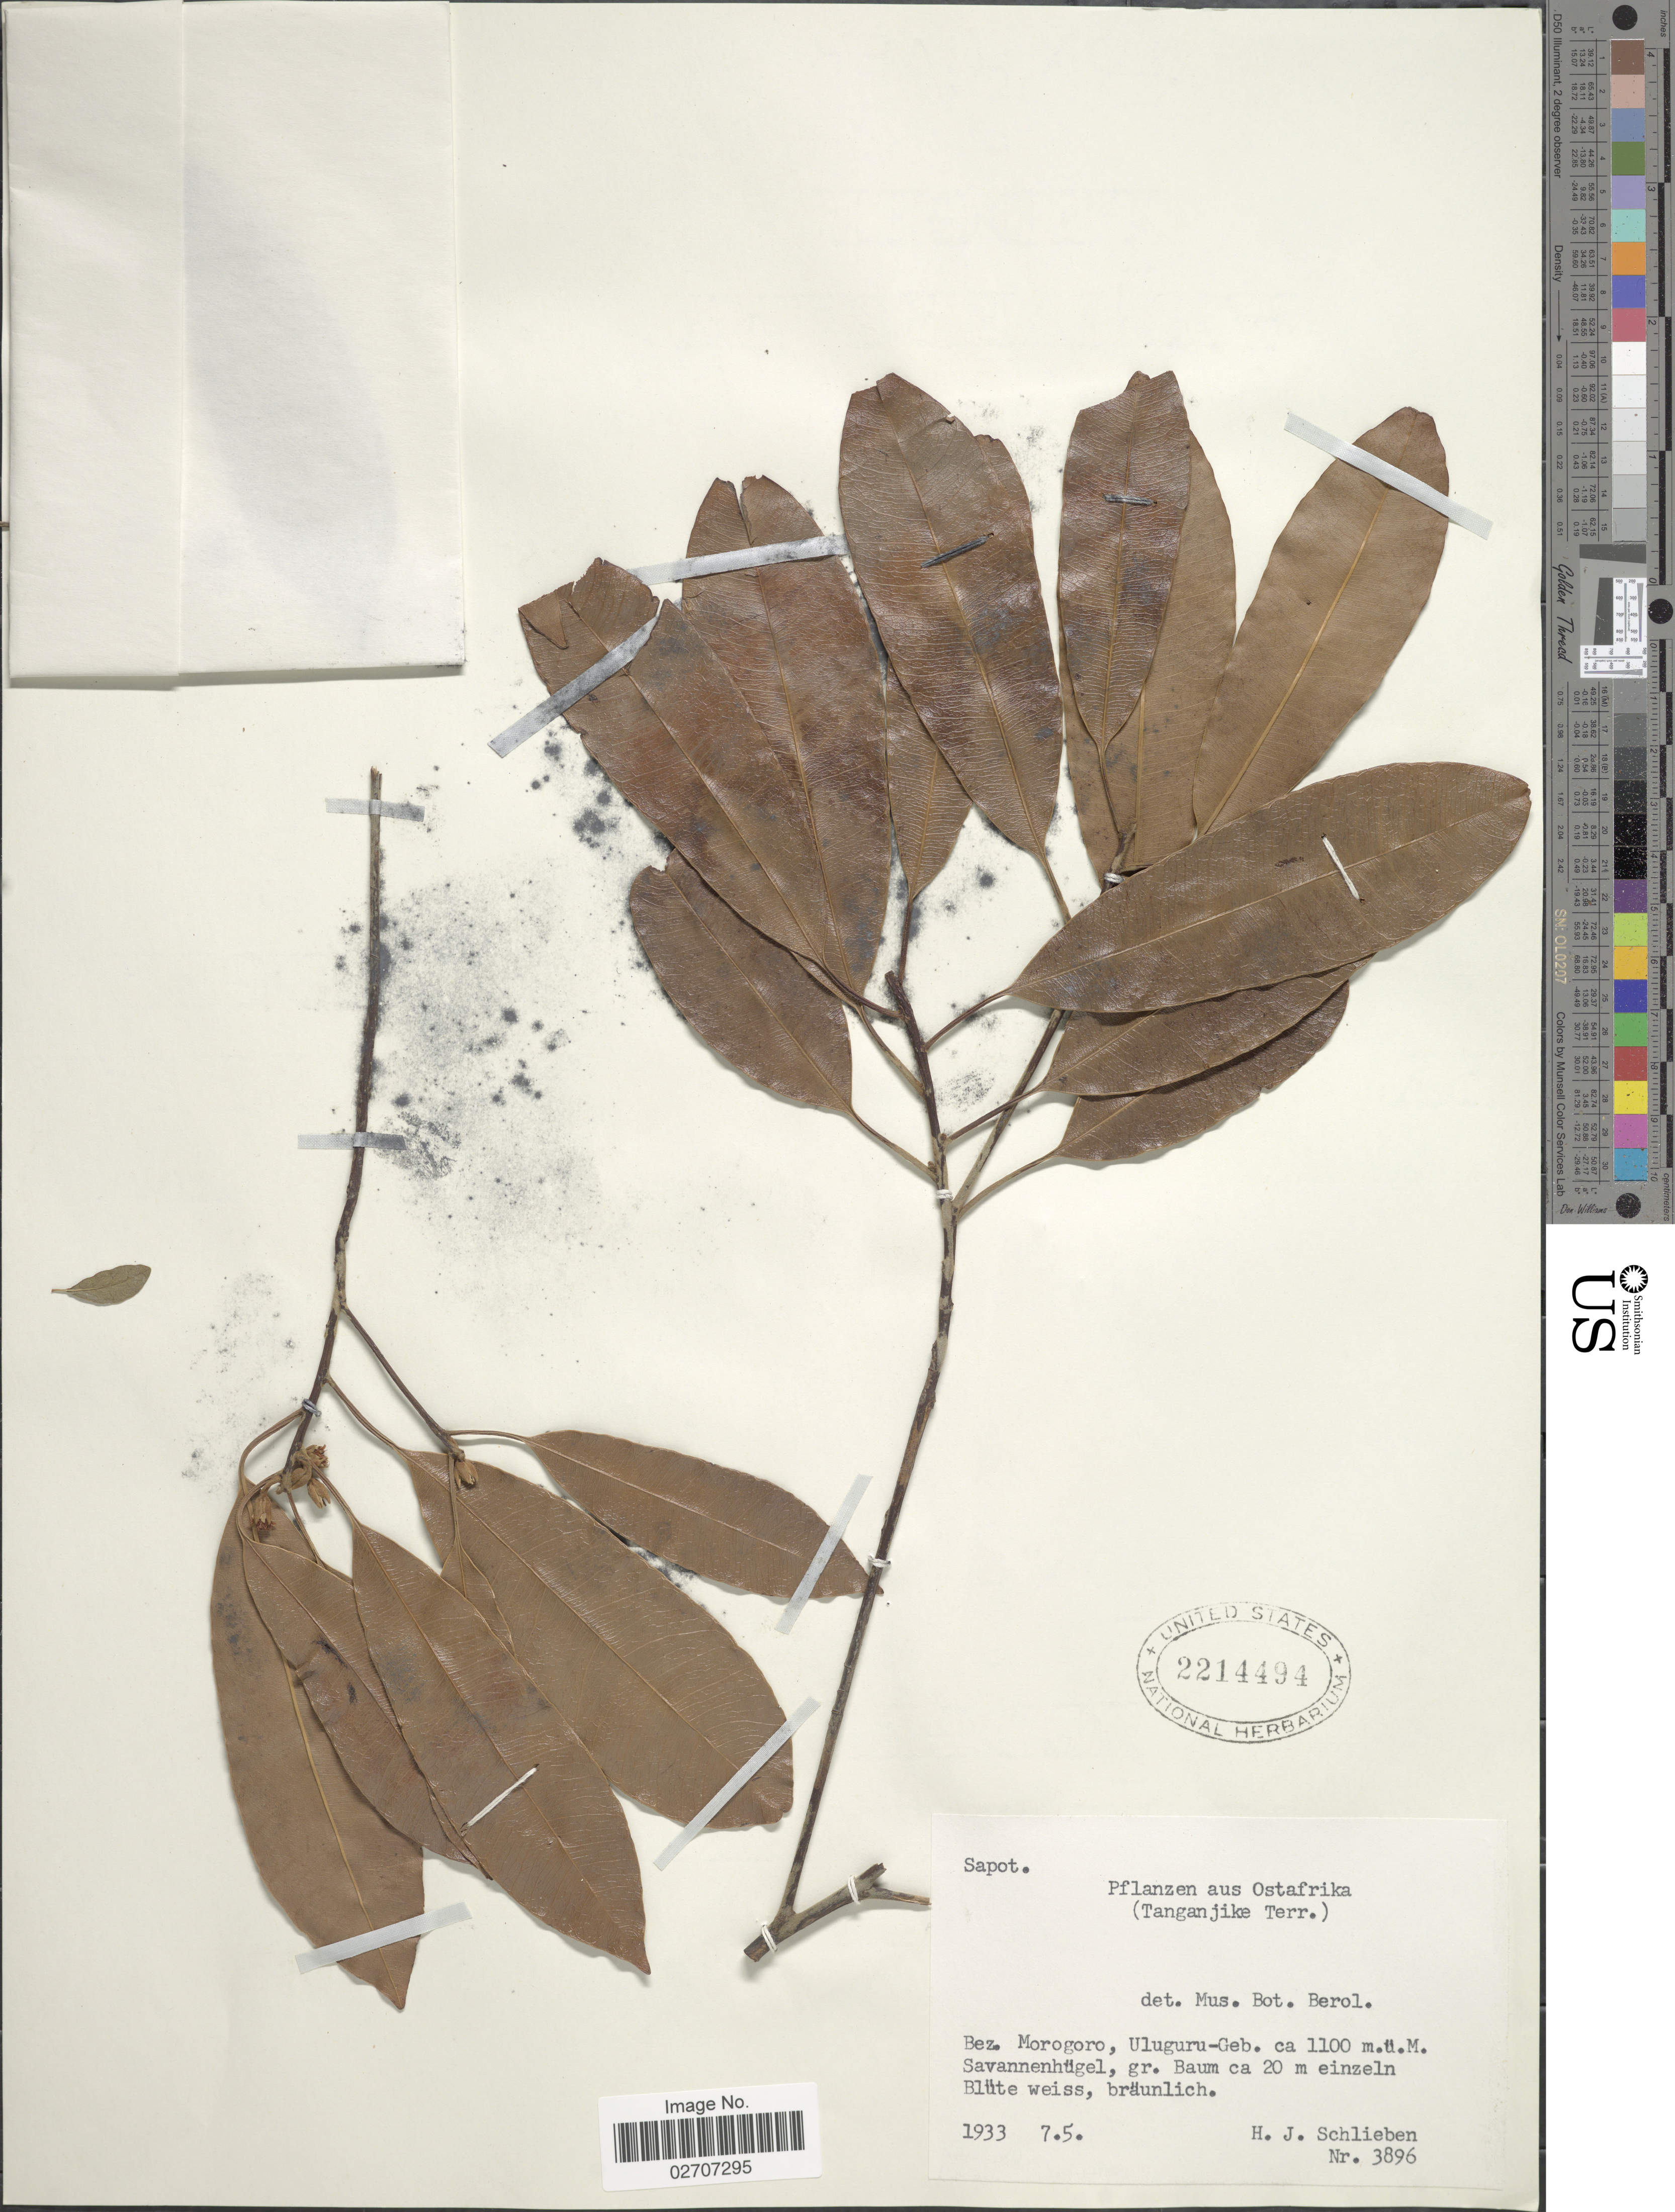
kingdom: Plantae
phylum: Tracheophyta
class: Magnoliopsida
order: Ericales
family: Sapotaceae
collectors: H. J. Schlieben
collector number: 3896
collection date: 1933-05-07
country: Tanzania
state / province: Morogoro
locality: Ostafrica, (Tanganyika Terr.), Bez, Morogoro, Uluguru-Geb.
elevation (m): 1100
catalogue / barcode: US 2214494